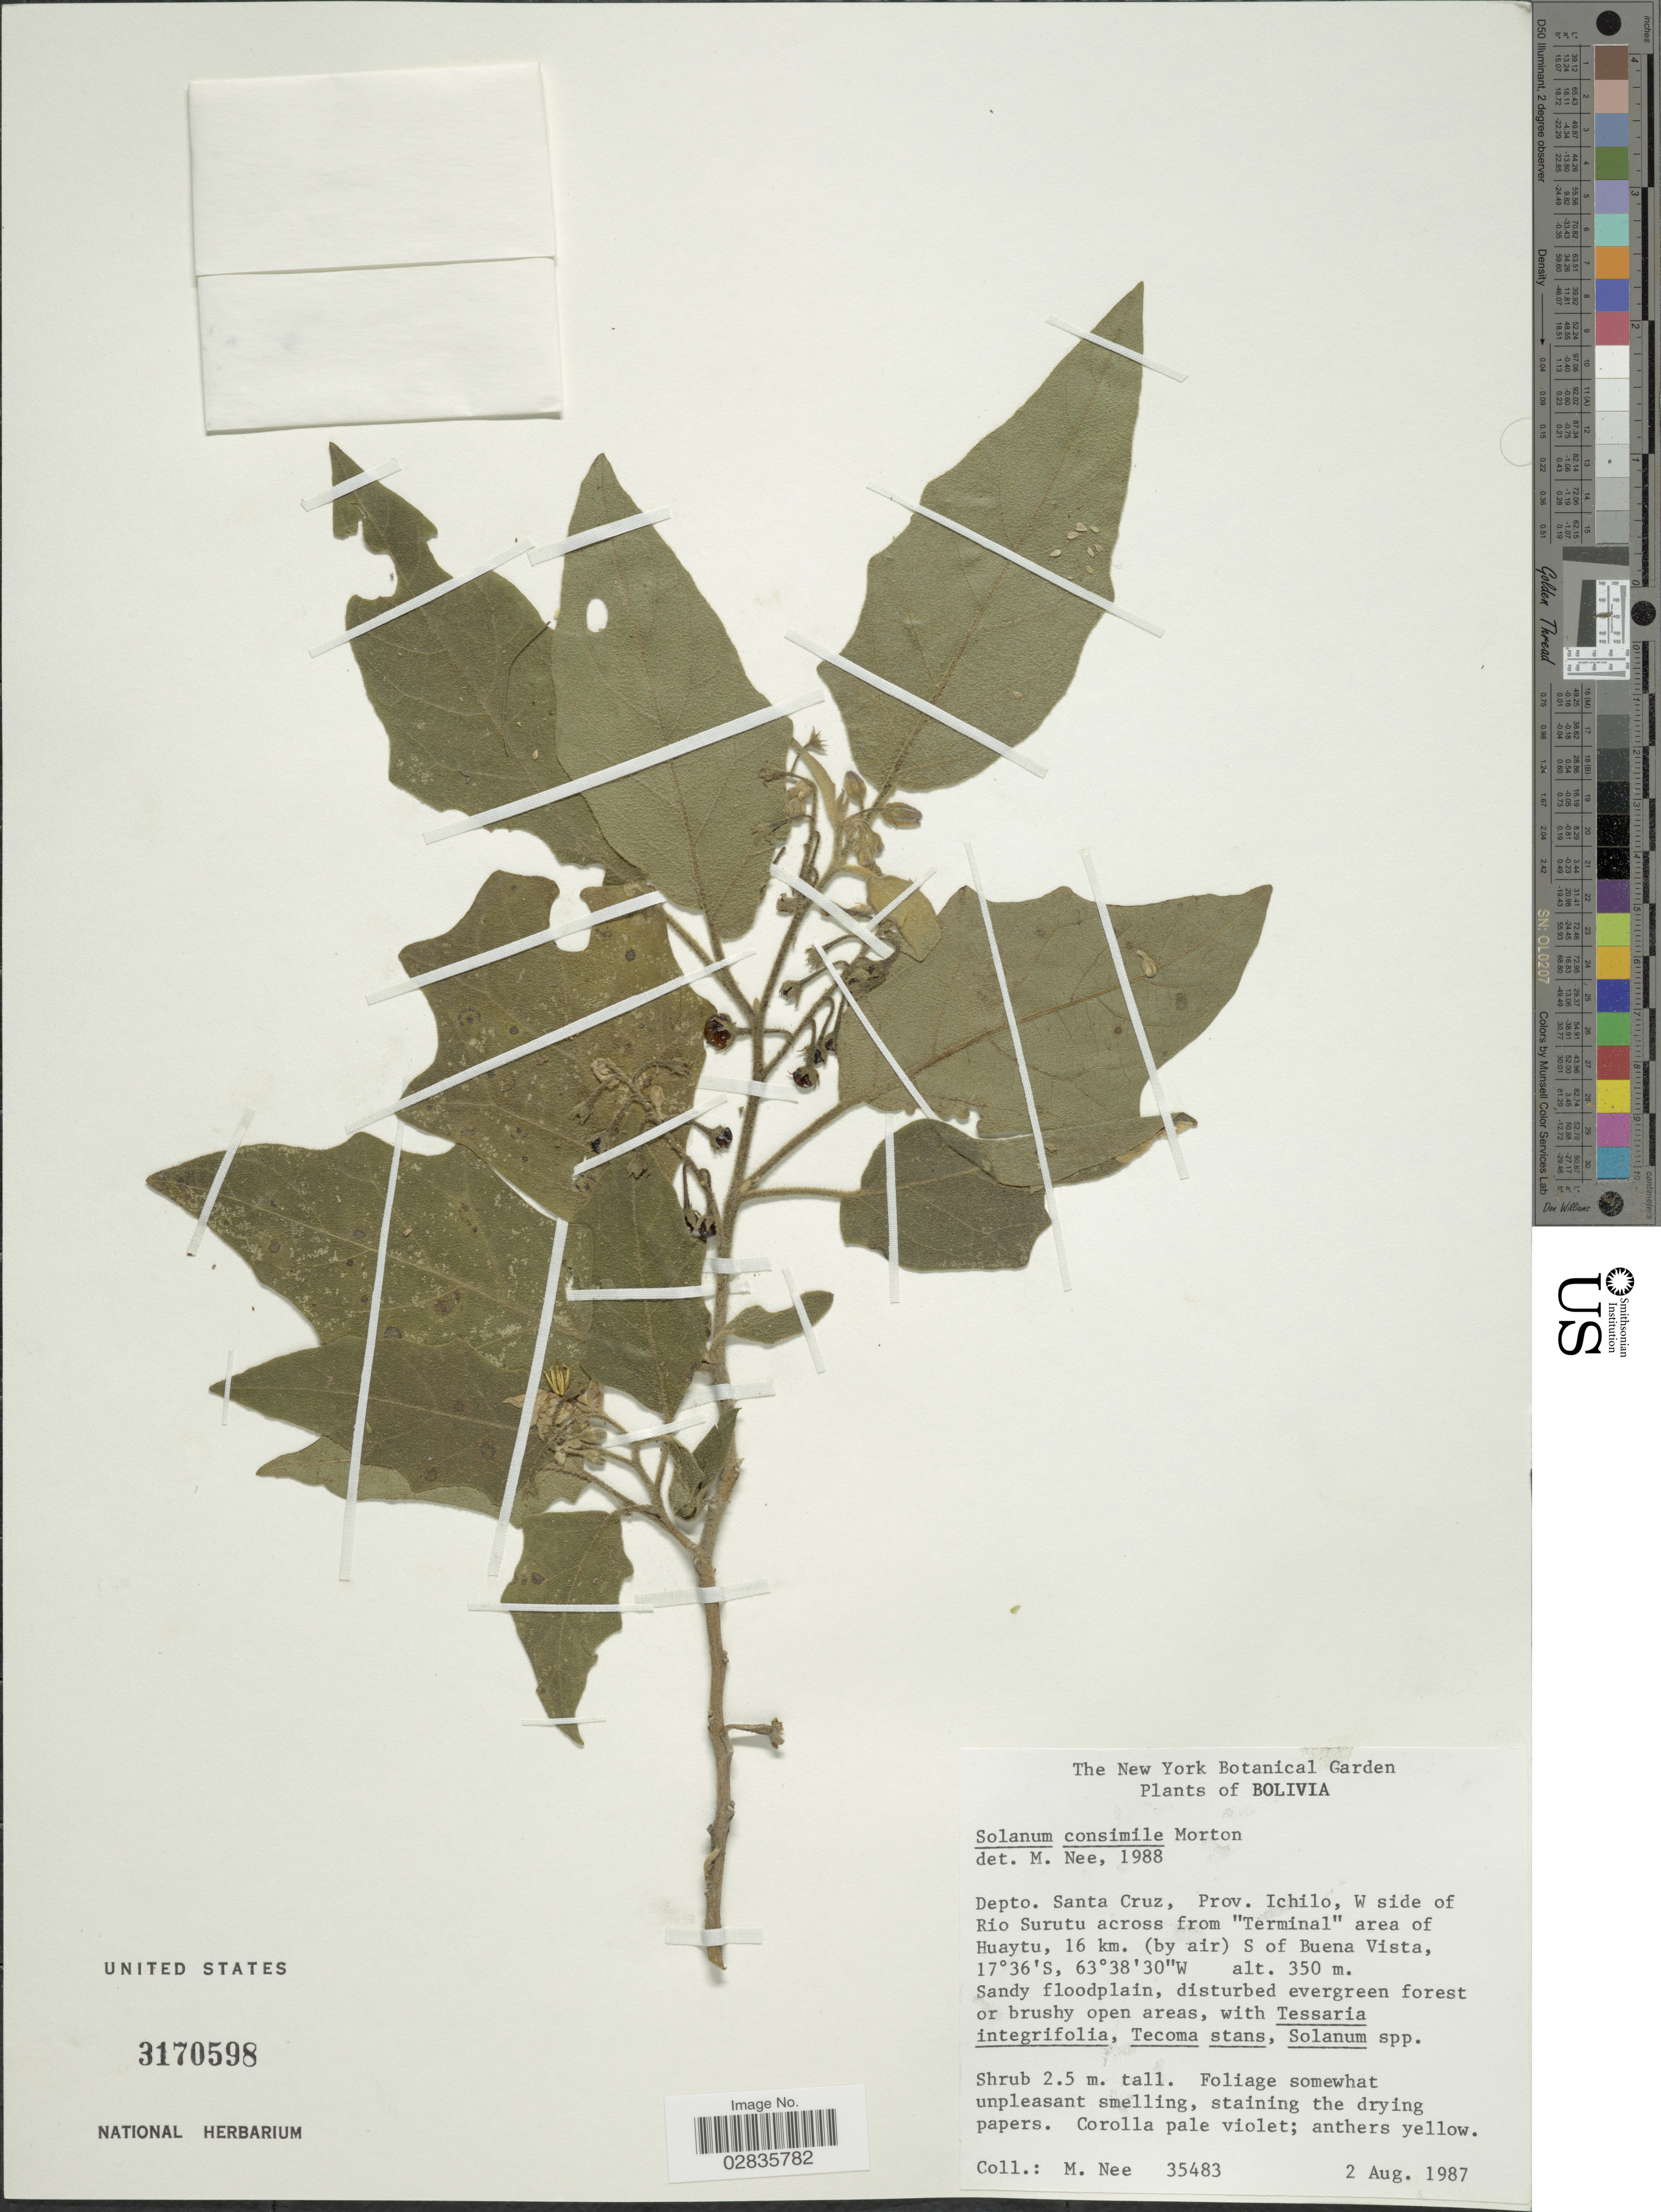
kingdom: Plantae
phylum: Tracheophyta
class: Magnoliopsida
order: Solanales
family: Solanaceae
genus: Solanum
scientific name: Solanum consimile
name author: C.V. Morton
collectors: M. Nee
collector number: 35483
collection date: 1987-08-02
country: Bolivia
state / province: Santa Cruz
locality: Depto. Santa Cruz, Prov. Ichilo, W side of Río Surutu across from "Terminal" area of Huaytu, 16 km. (by air) S of Buena Vista.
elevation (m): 350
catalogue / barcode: US 3170598